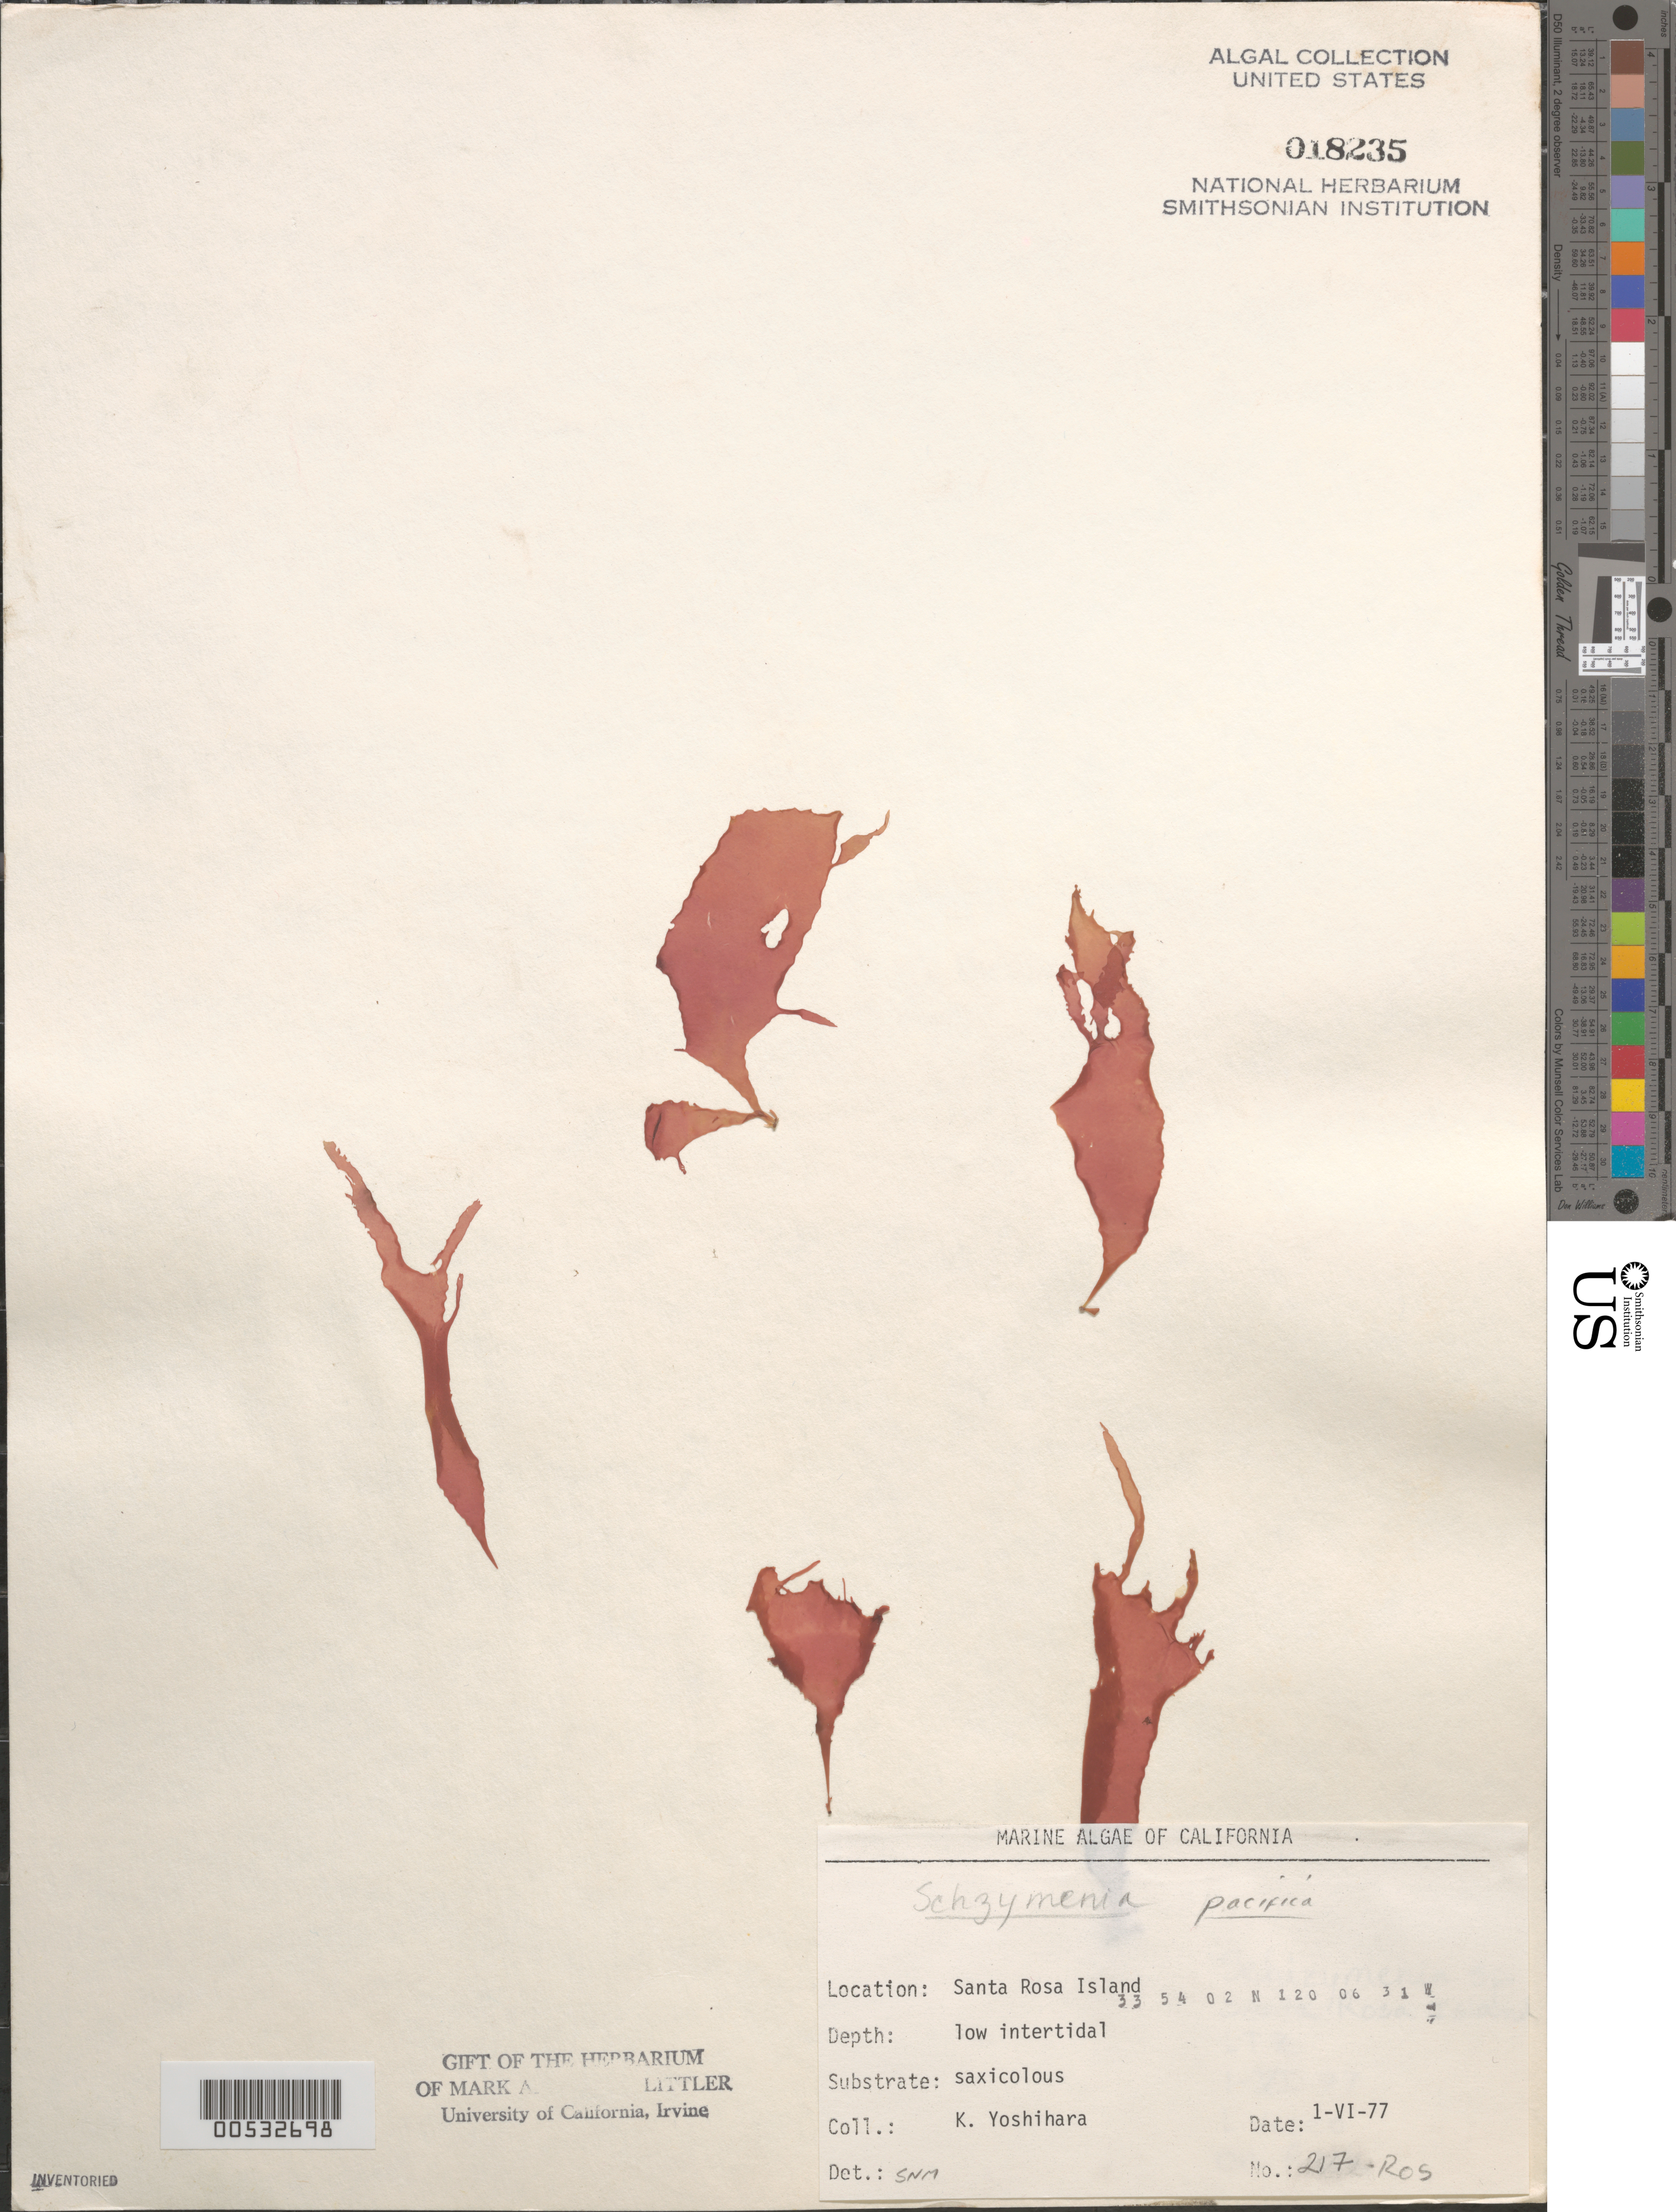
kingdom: Plantae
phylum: Rhodophyta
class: Florideophyceae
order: Nemastomatales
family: Schizymeniaceae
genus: Schizymenia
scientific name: Schizymenia pacifica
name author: (Kylin) Kylin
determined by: Murray, S. N.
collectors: K. Yoshihara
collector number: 217-ros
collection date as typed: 01 Jun 1977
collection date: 1977-06-01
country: United States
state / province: California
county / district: Santa Barbara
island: Santa Rosa Island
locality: Johnson's Lee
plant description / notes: BLM-SOCALBIGHT Rocky Intertidal Survey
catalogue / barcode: US 18235